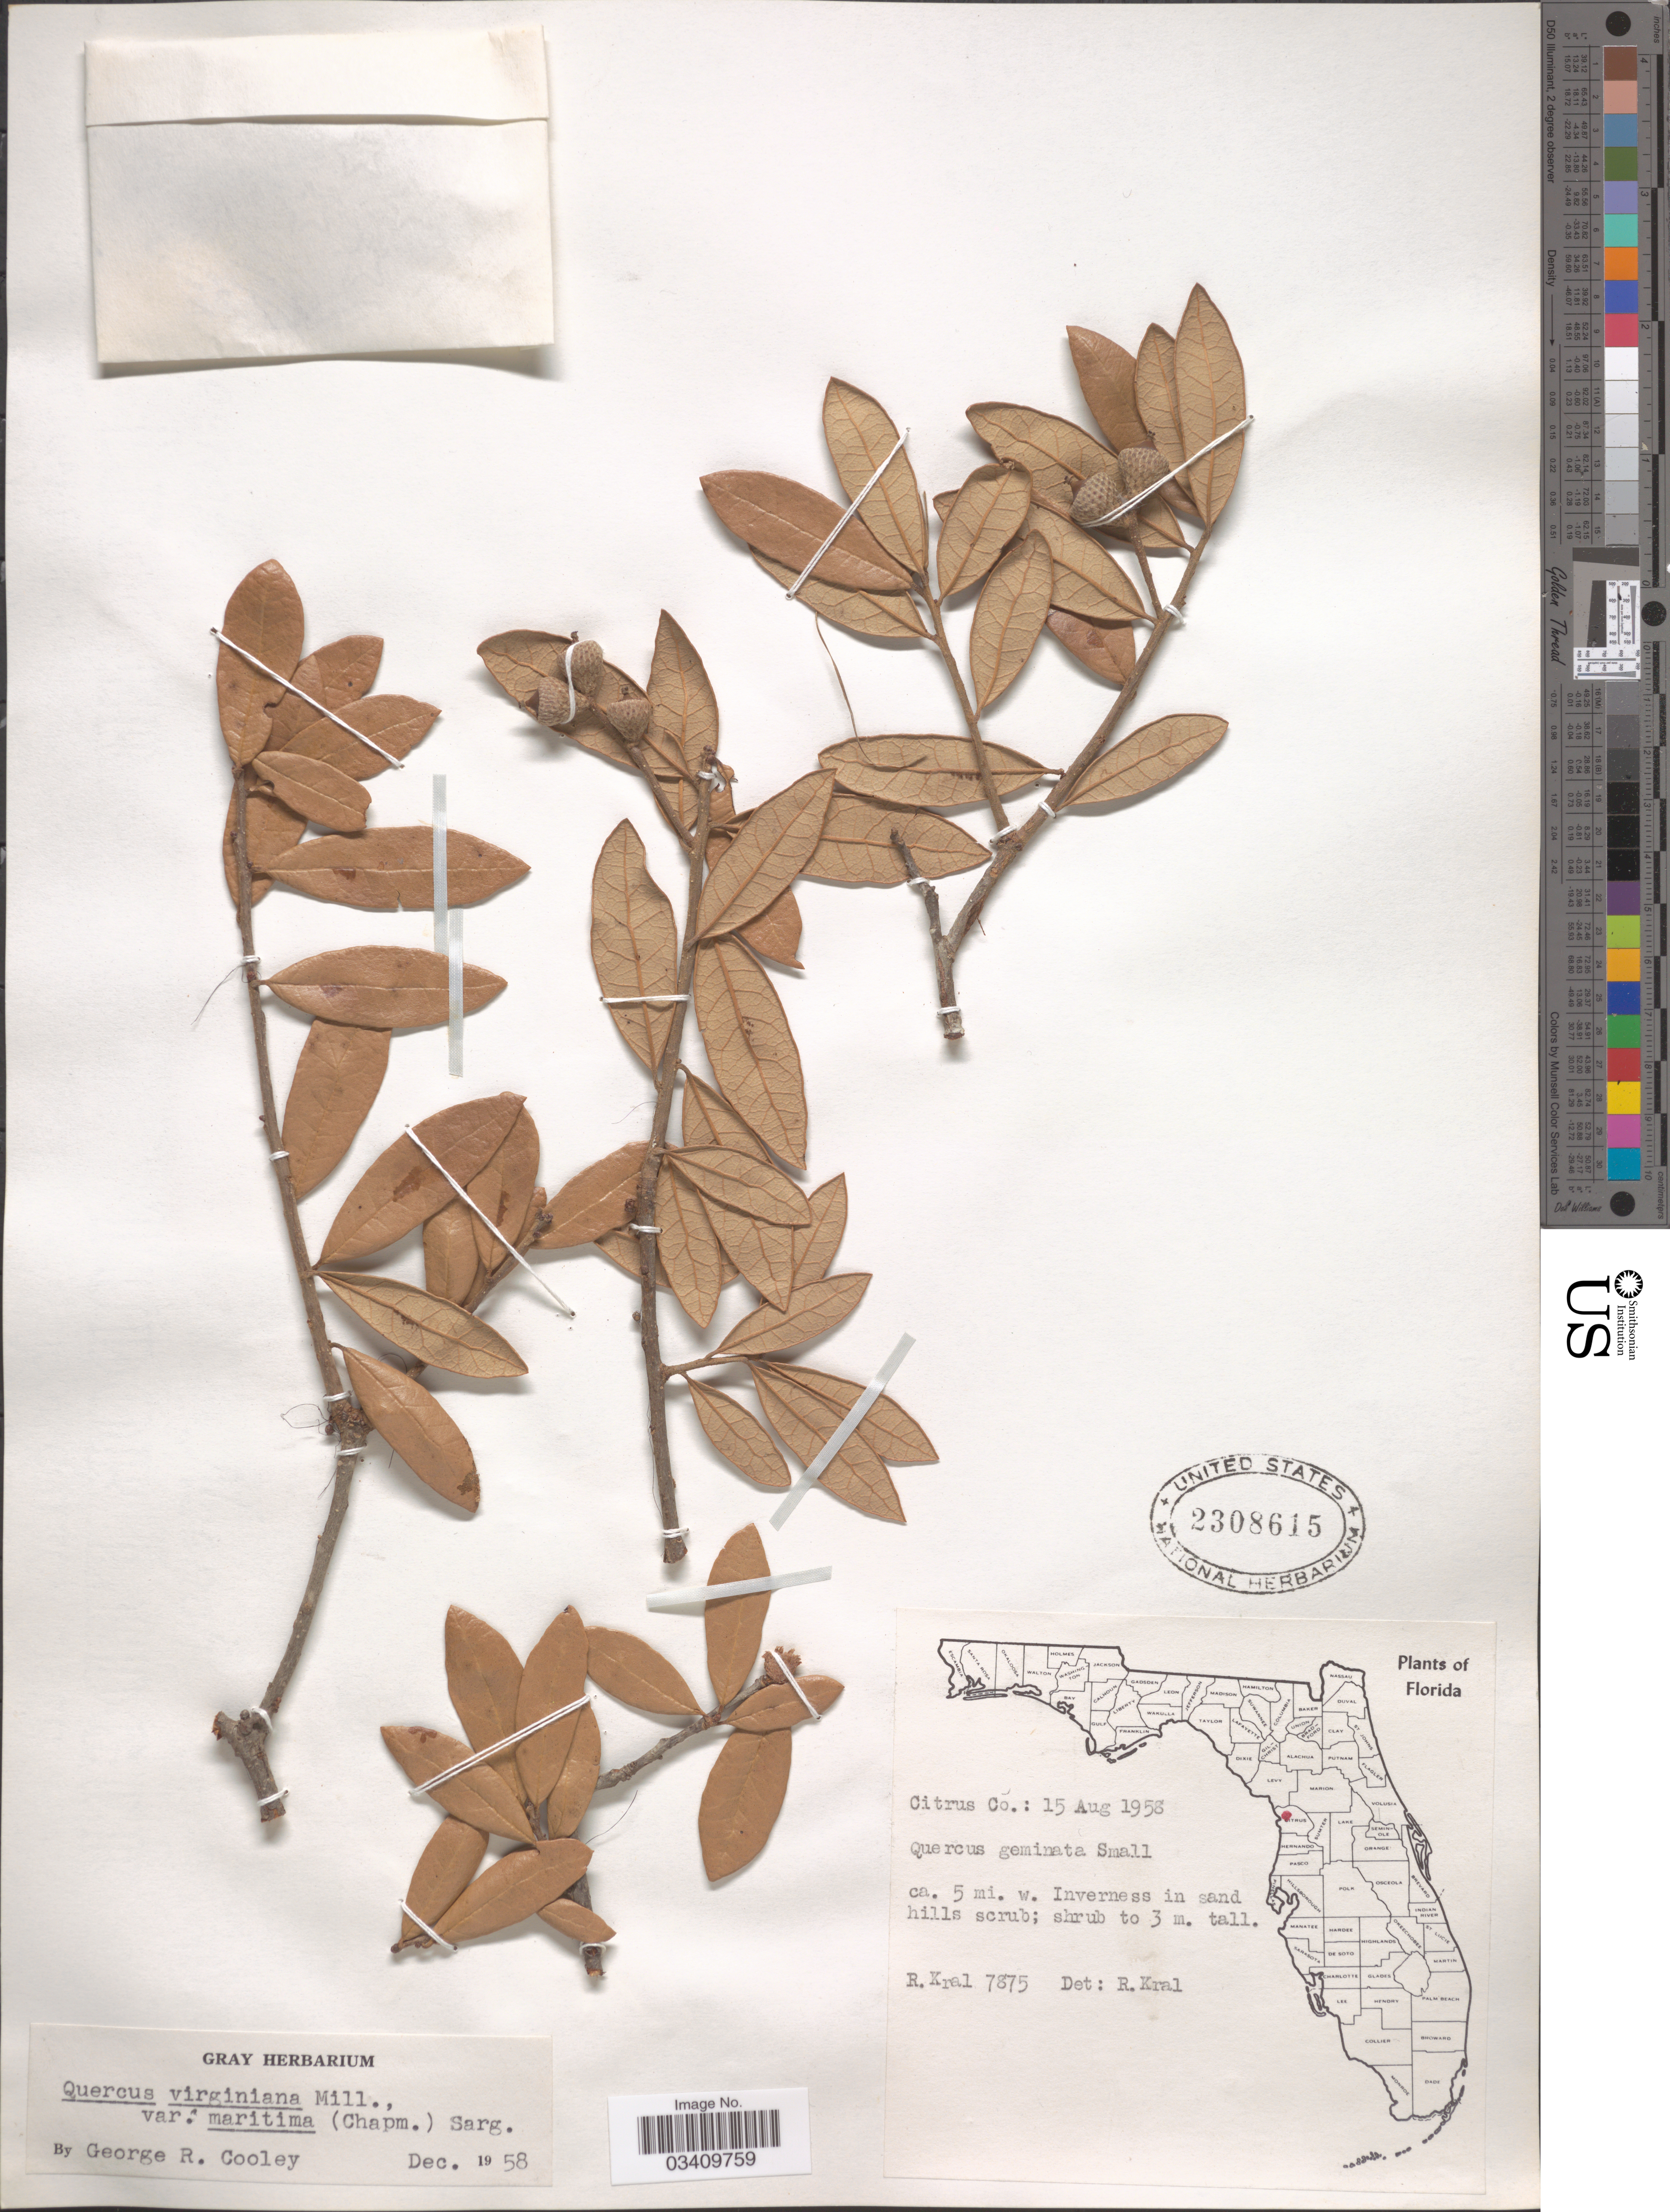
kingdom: Plantae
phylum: Tracheophyta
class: Magnoliopsida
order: Fagales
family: Fagaceae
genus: Quercus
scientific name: Quercus virginiana var. maritima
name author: (Michx.) Sarg.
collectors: R. Kral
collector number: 7875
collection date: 1958-08-15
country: United States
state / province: Florida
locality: Citrus Co. Ca. 5 mi. w. Inverness in sand hills scrub.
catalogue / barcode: US 2308615